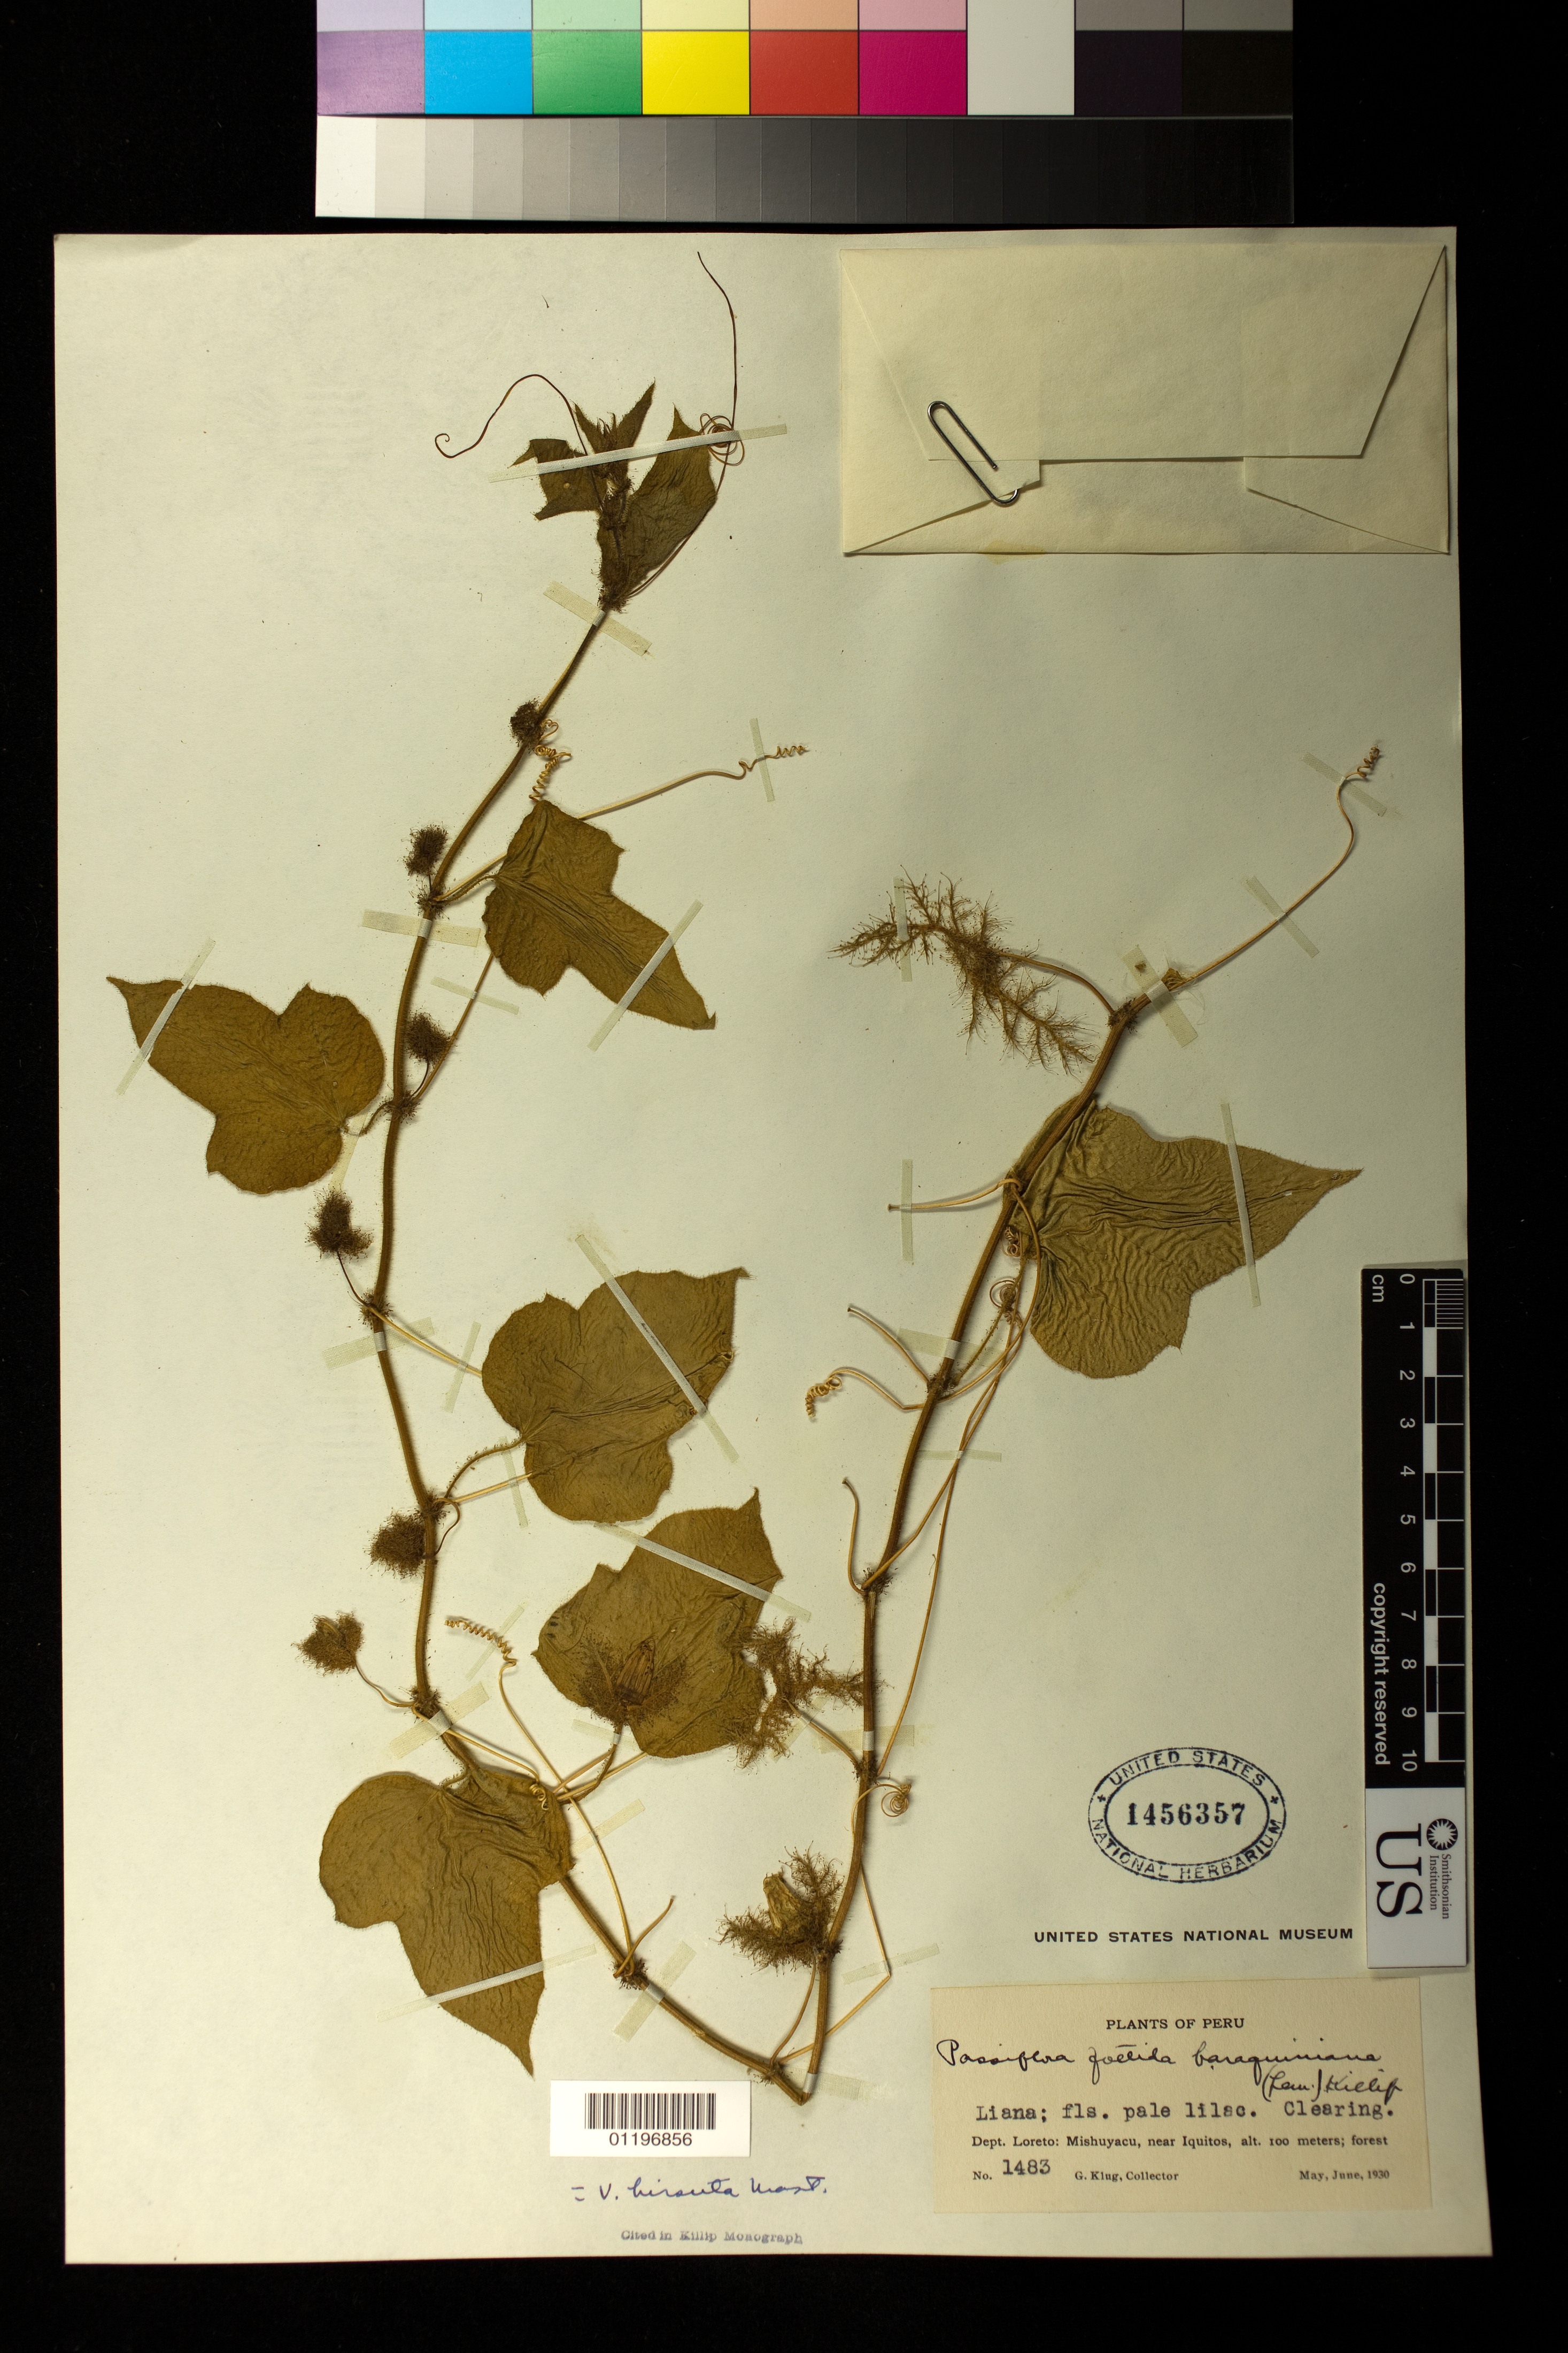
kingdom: Plantae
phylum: Tracheophyta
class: Magnoliopsida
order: Malpighiales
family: Passifloraceae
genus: Passiflora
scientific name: Passiflora foetida var. hirsuta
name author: (L.) Mast.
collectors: G. Klug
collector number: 1483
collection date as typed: May 1930 to -- Jun 1930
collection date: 1930-05/1930-06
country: Peru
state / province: Loreto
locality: Mishuyacu, near Iquitos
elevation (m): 100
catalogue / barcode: US 1456357